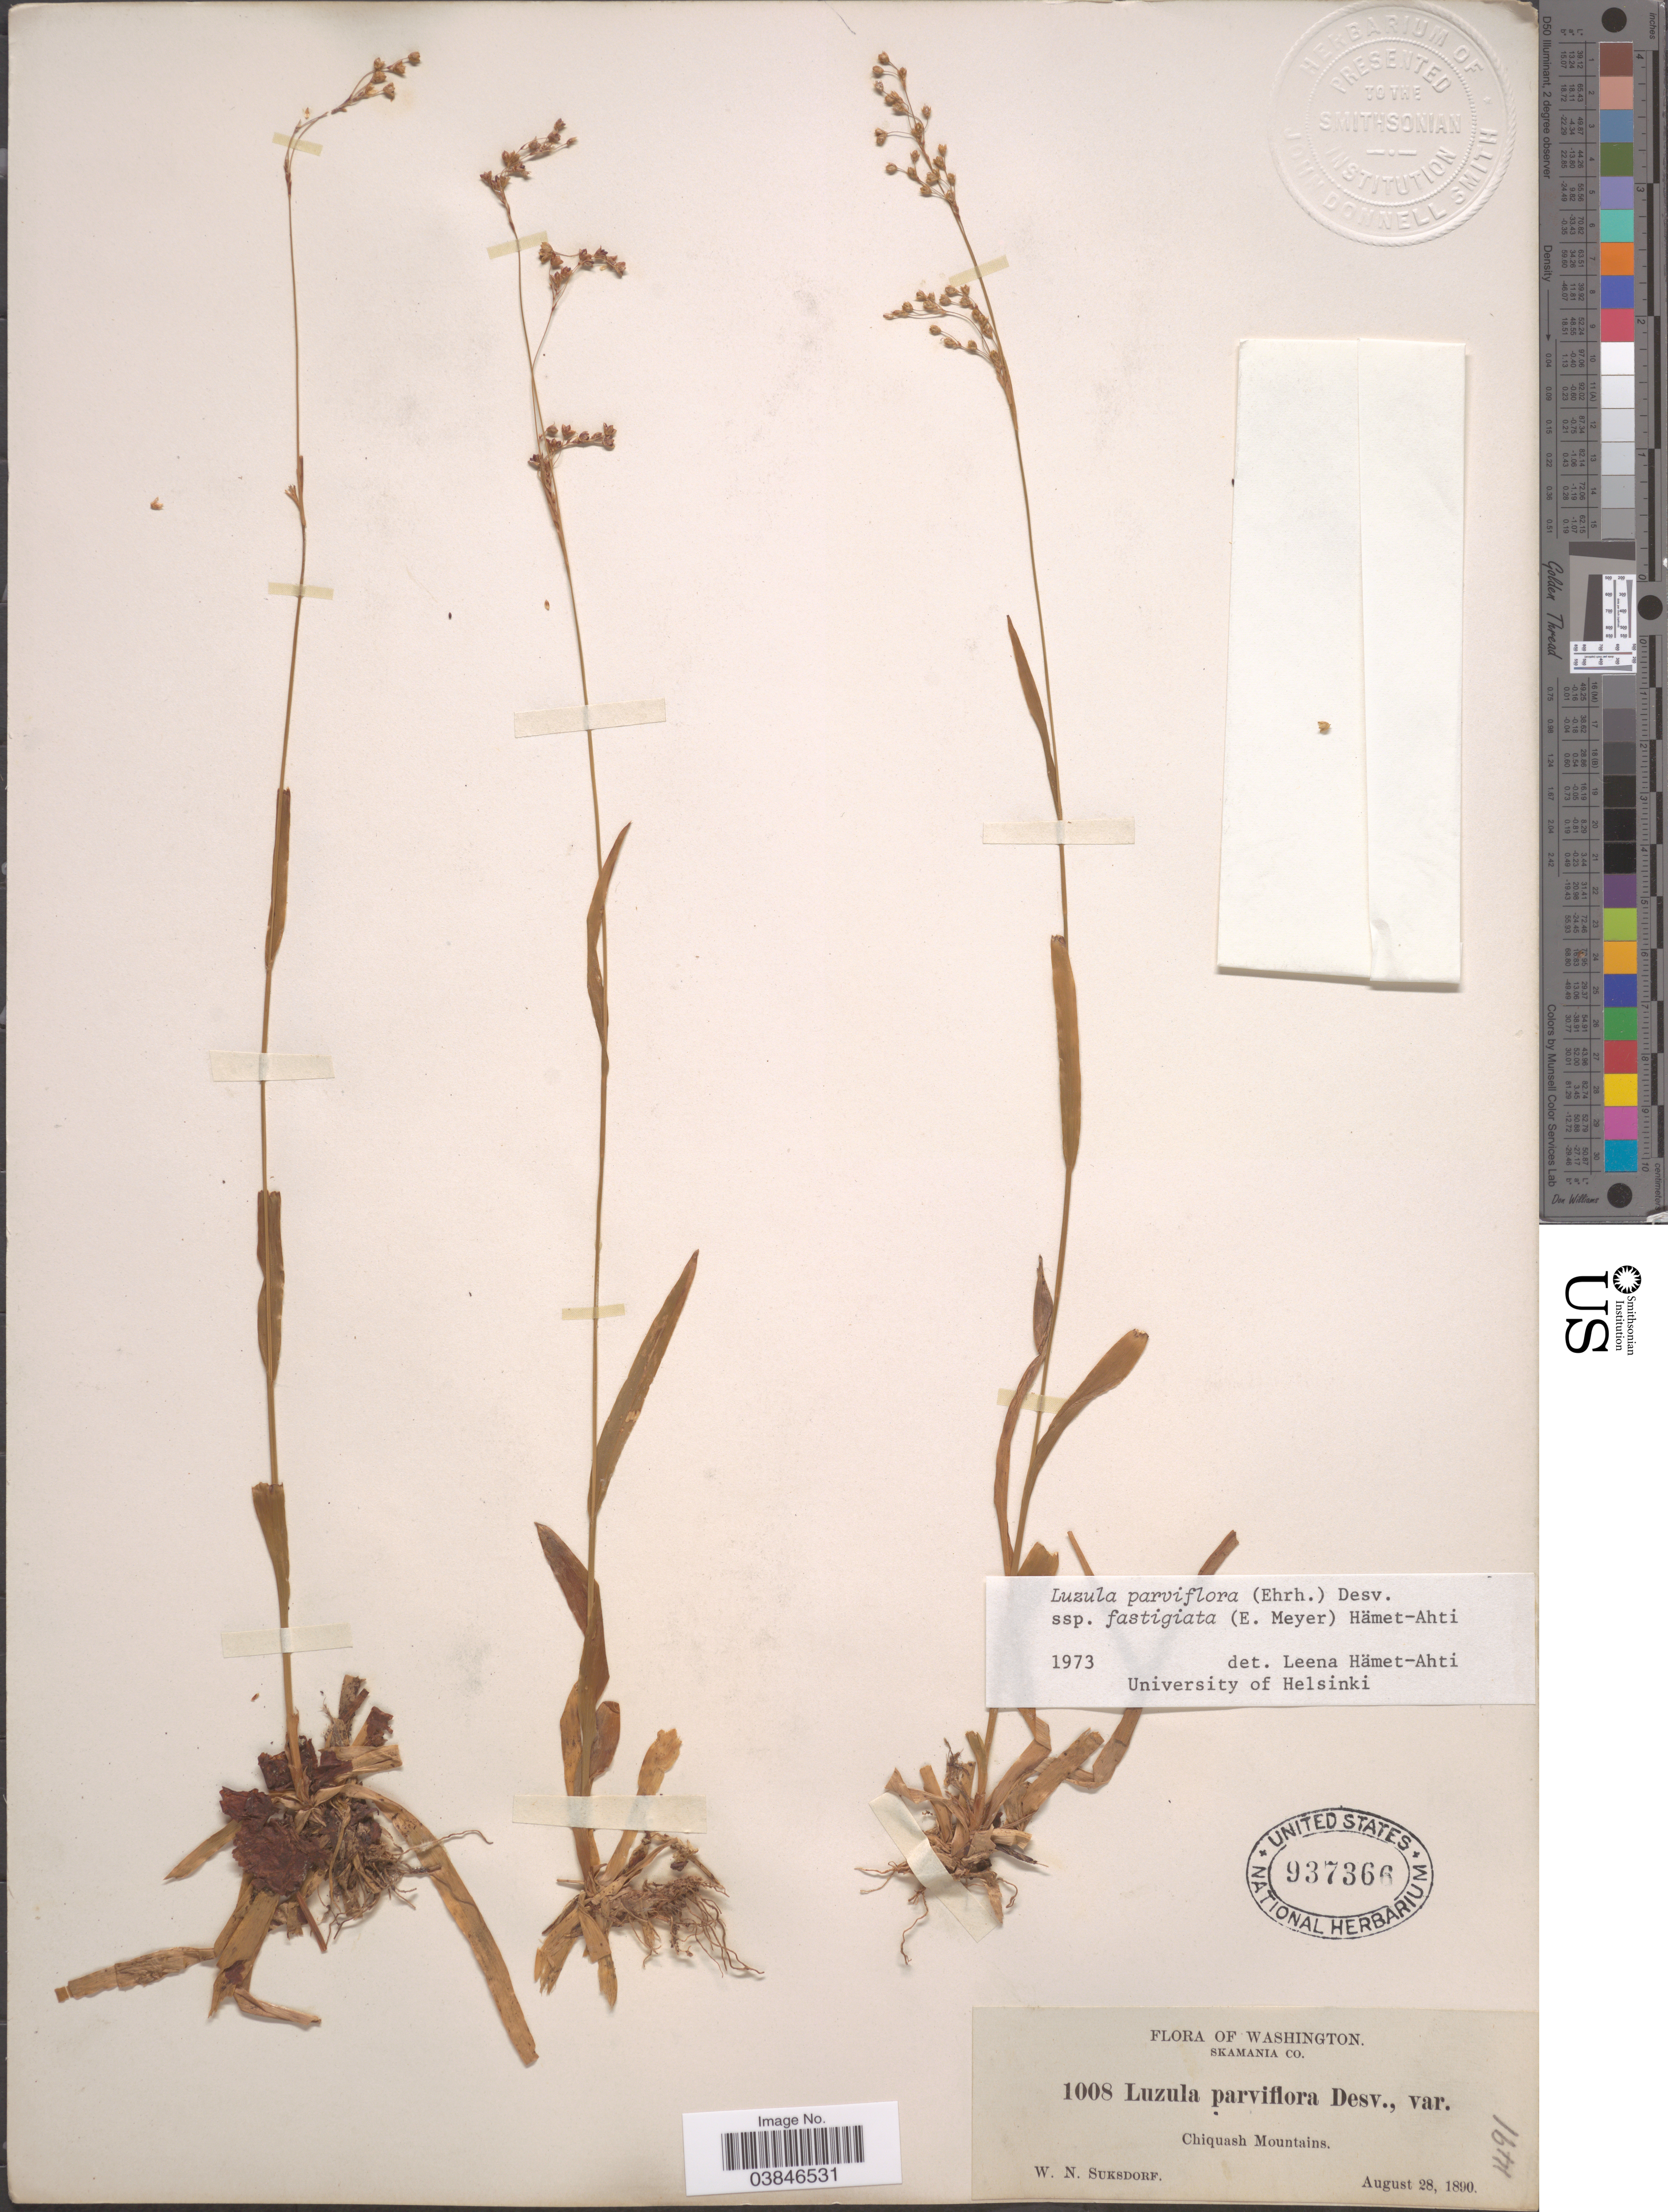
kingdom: Plantae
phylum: Tracheophyta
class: Liliopsida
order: Poales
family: Juncaceae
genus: Luzula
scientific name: Luzula parviflora subsp. fastigiata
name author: Buchenau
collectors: W. N. Suksdorf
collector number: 1008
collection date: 1890-08-28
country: United States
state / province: Washington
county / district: Skamania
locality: Skamania Co. Chiquash Mountains.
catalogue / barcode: US 937366